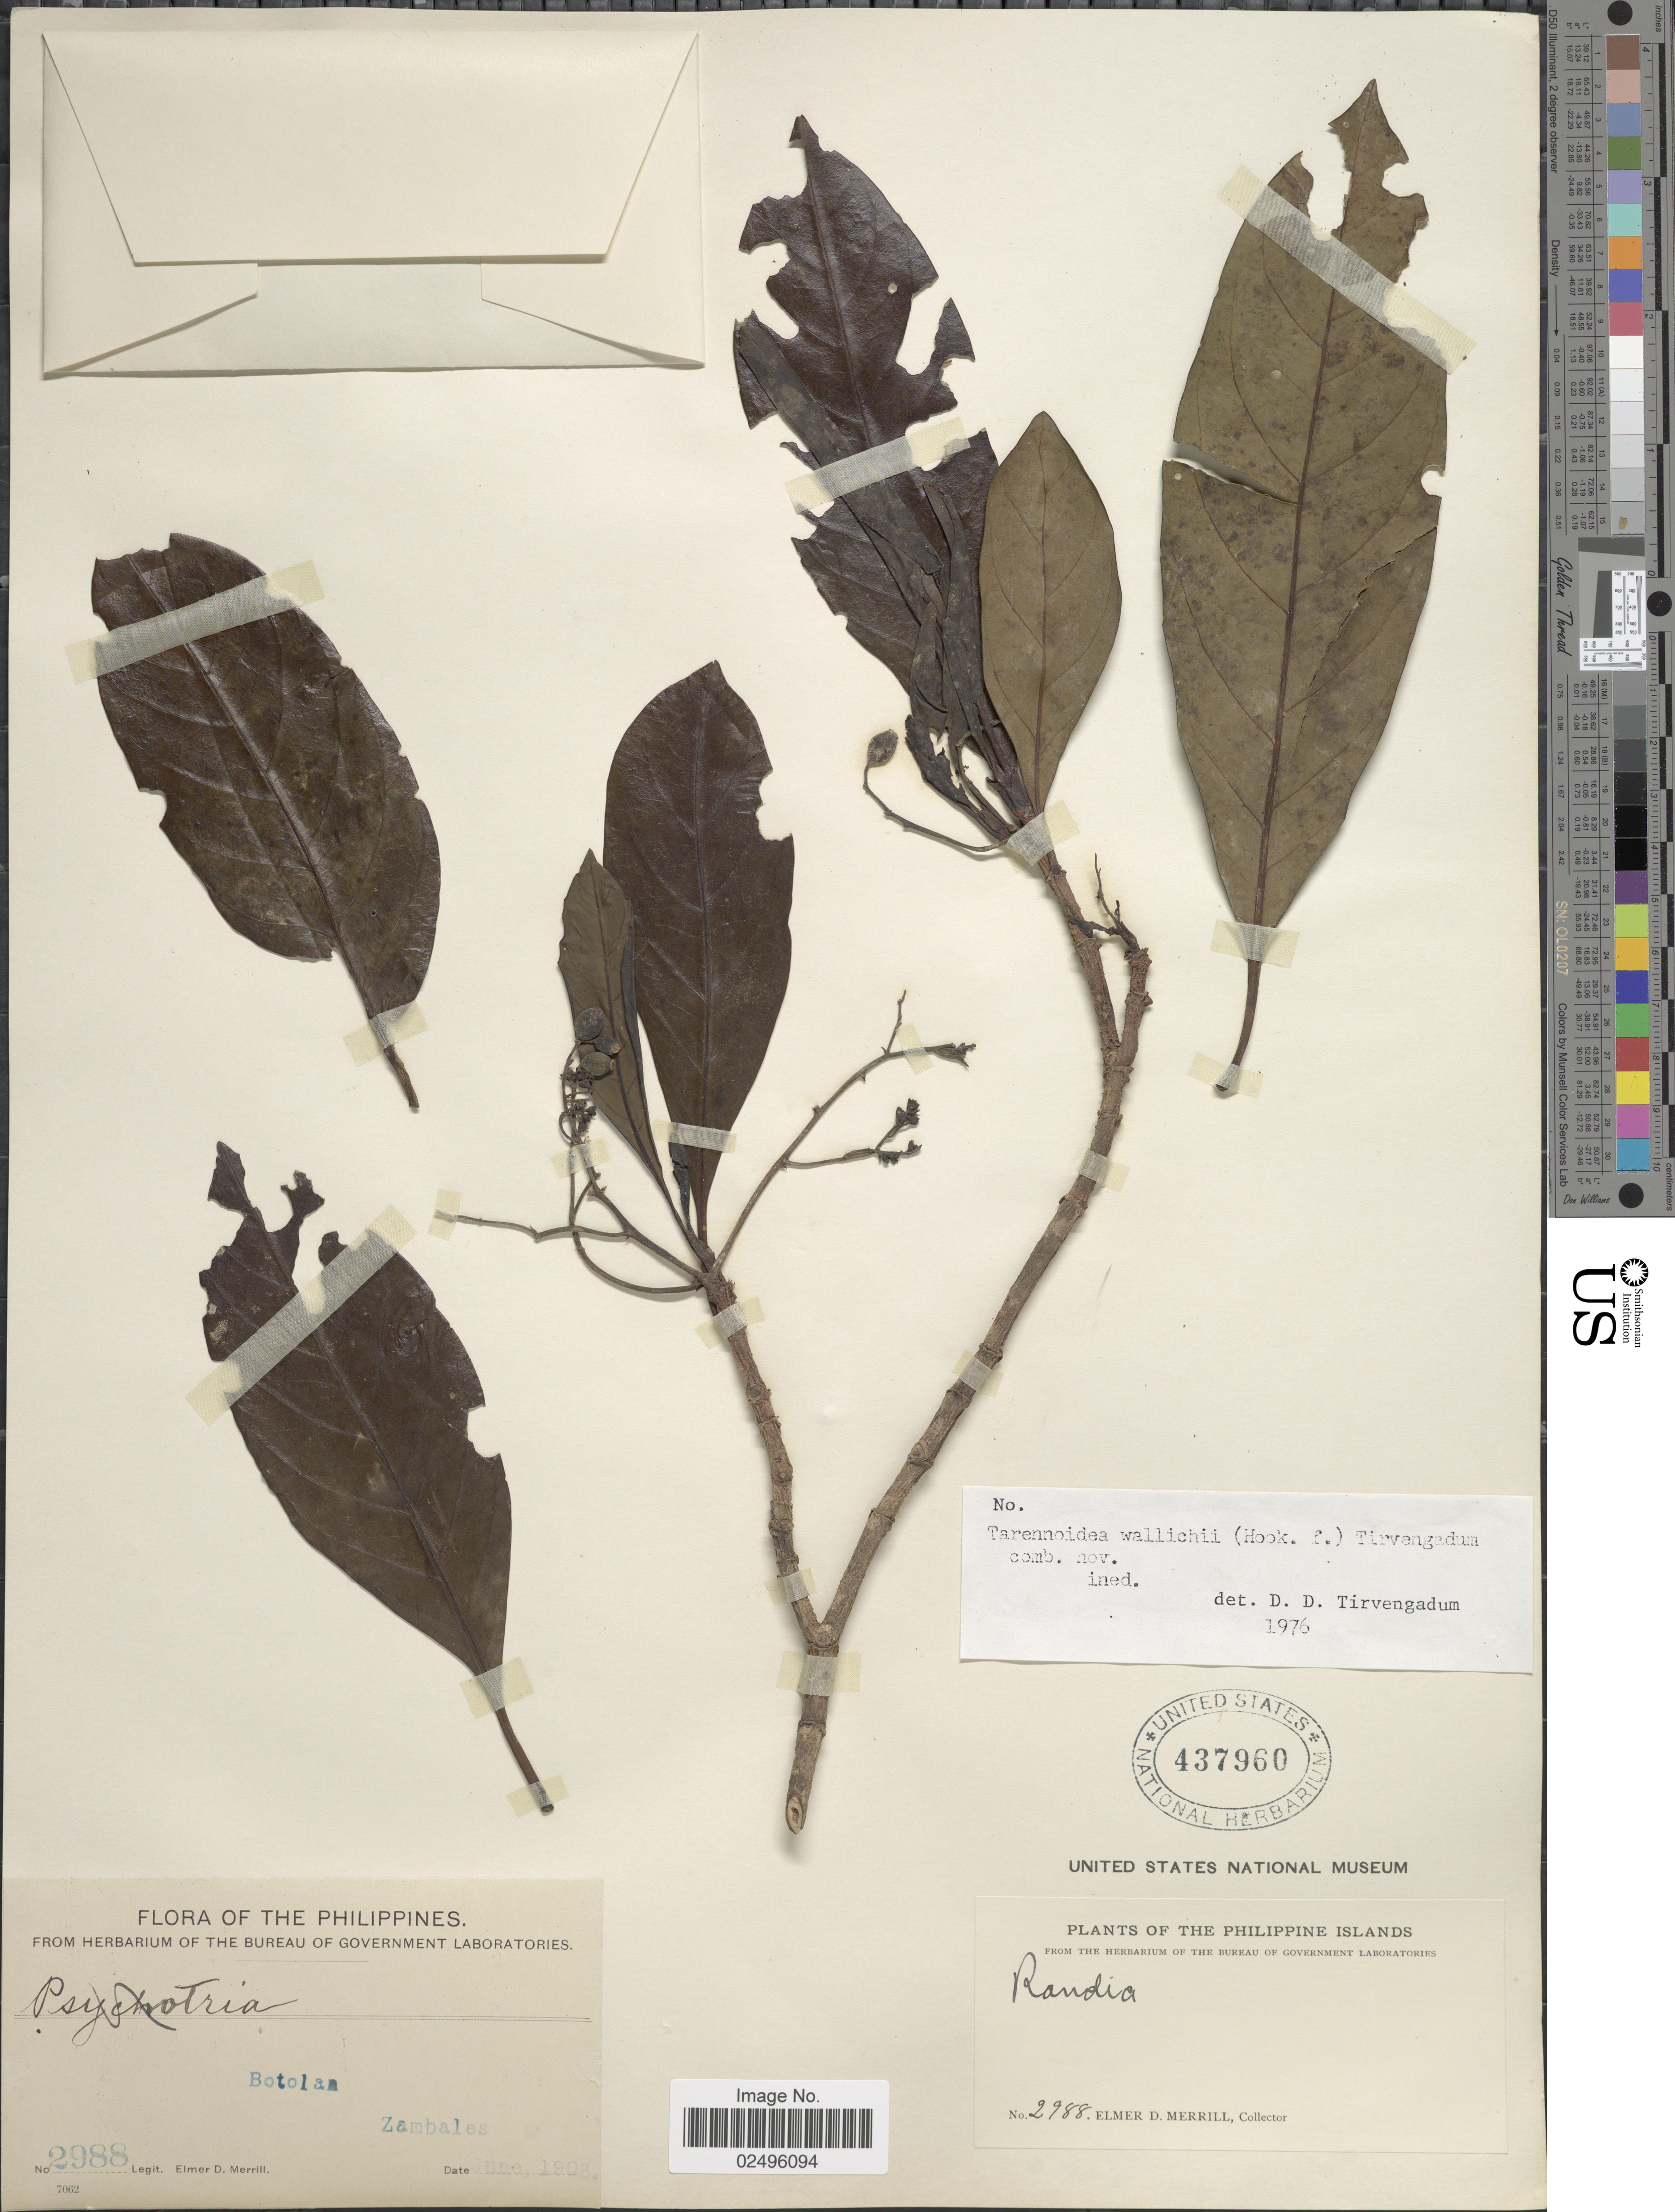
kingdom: Plantae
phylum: Tracheophyta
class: Magnoliopsida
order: Gentianales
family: Rubiaceae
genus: Tarennoidea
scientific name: Tarennoidea wallichii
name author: (Hook. f.) Tirveng. & Sastre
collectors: E. D. Merrill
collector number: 2988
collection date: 1903-06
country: Philippines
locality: The Philippine Islands, Botolan, Zambales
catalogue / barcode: US 437960